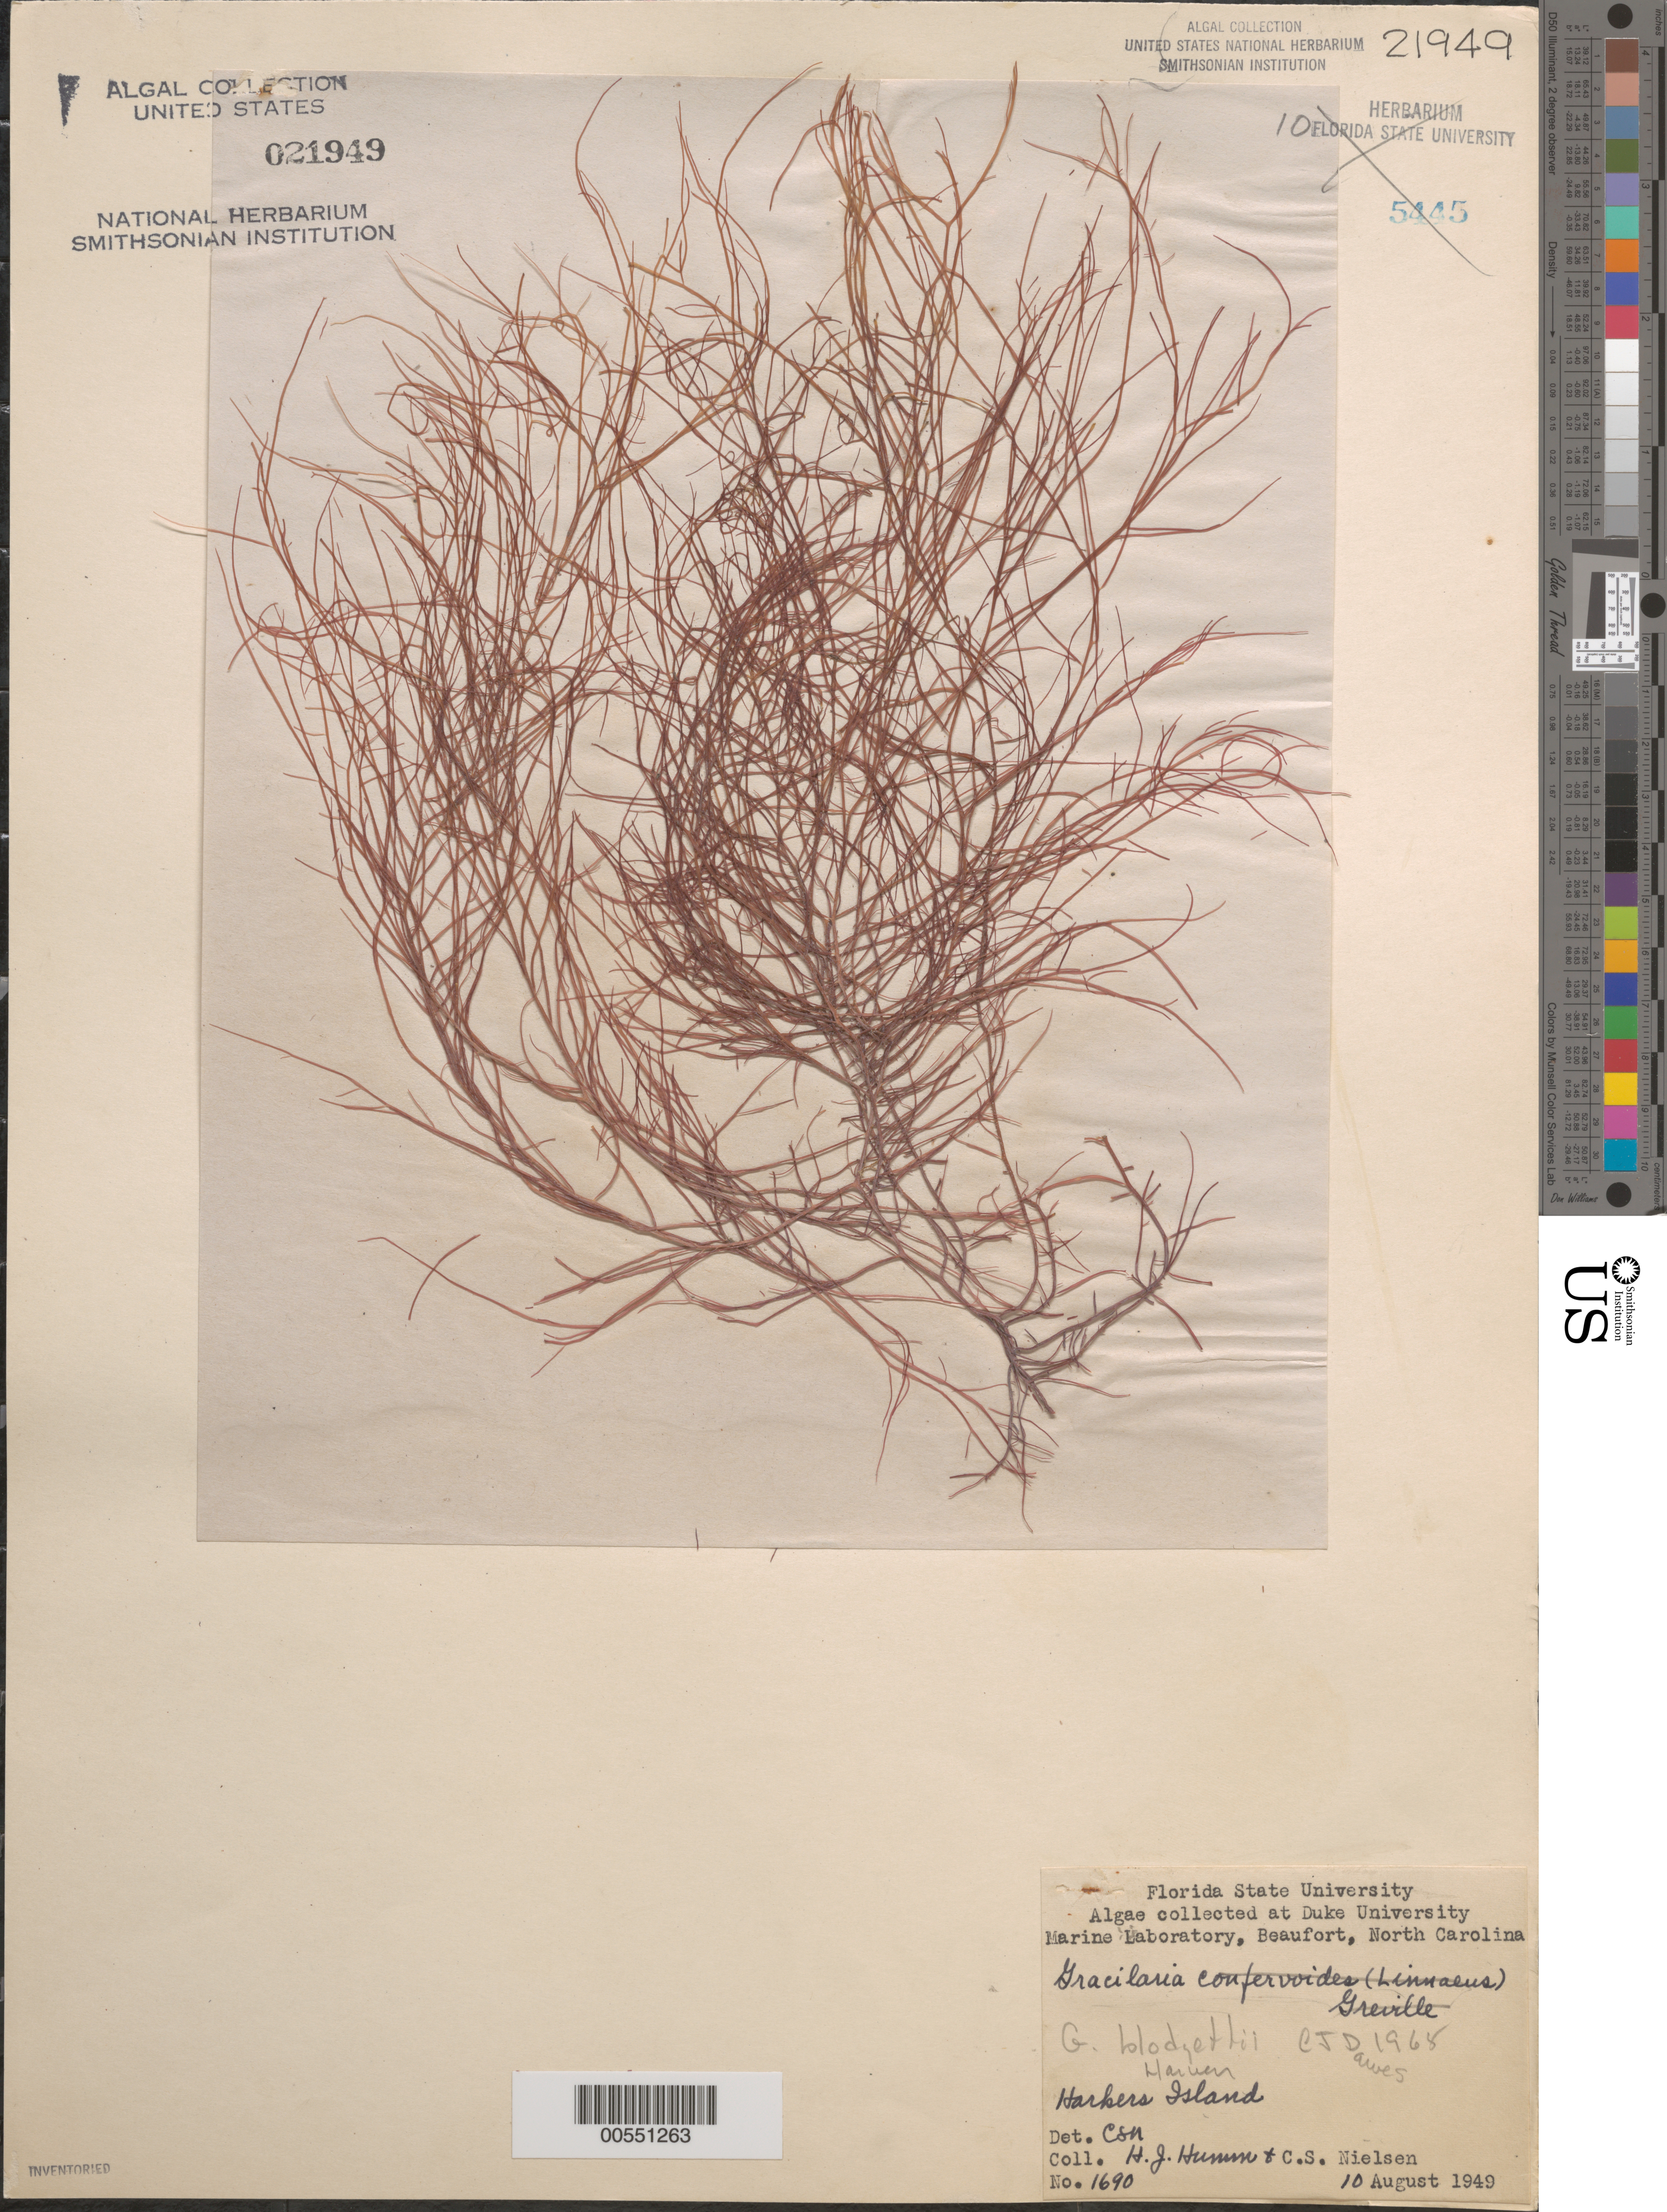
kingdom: Plantae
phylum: Rhodophyta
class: Florideophyceae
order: Gracilariales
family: Gracilariaceae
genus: Gracilaria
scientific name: Gracilaria blodgettii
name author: Harv.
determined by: Dawes, C. J.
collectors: H. J. Humm & C. S. Nielsen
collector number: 1690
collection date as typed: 10 Aug 1949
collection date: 1949-08-10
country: United States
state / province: North Carolina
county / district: Carteret County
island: Harkers Island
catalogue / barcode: US 21949